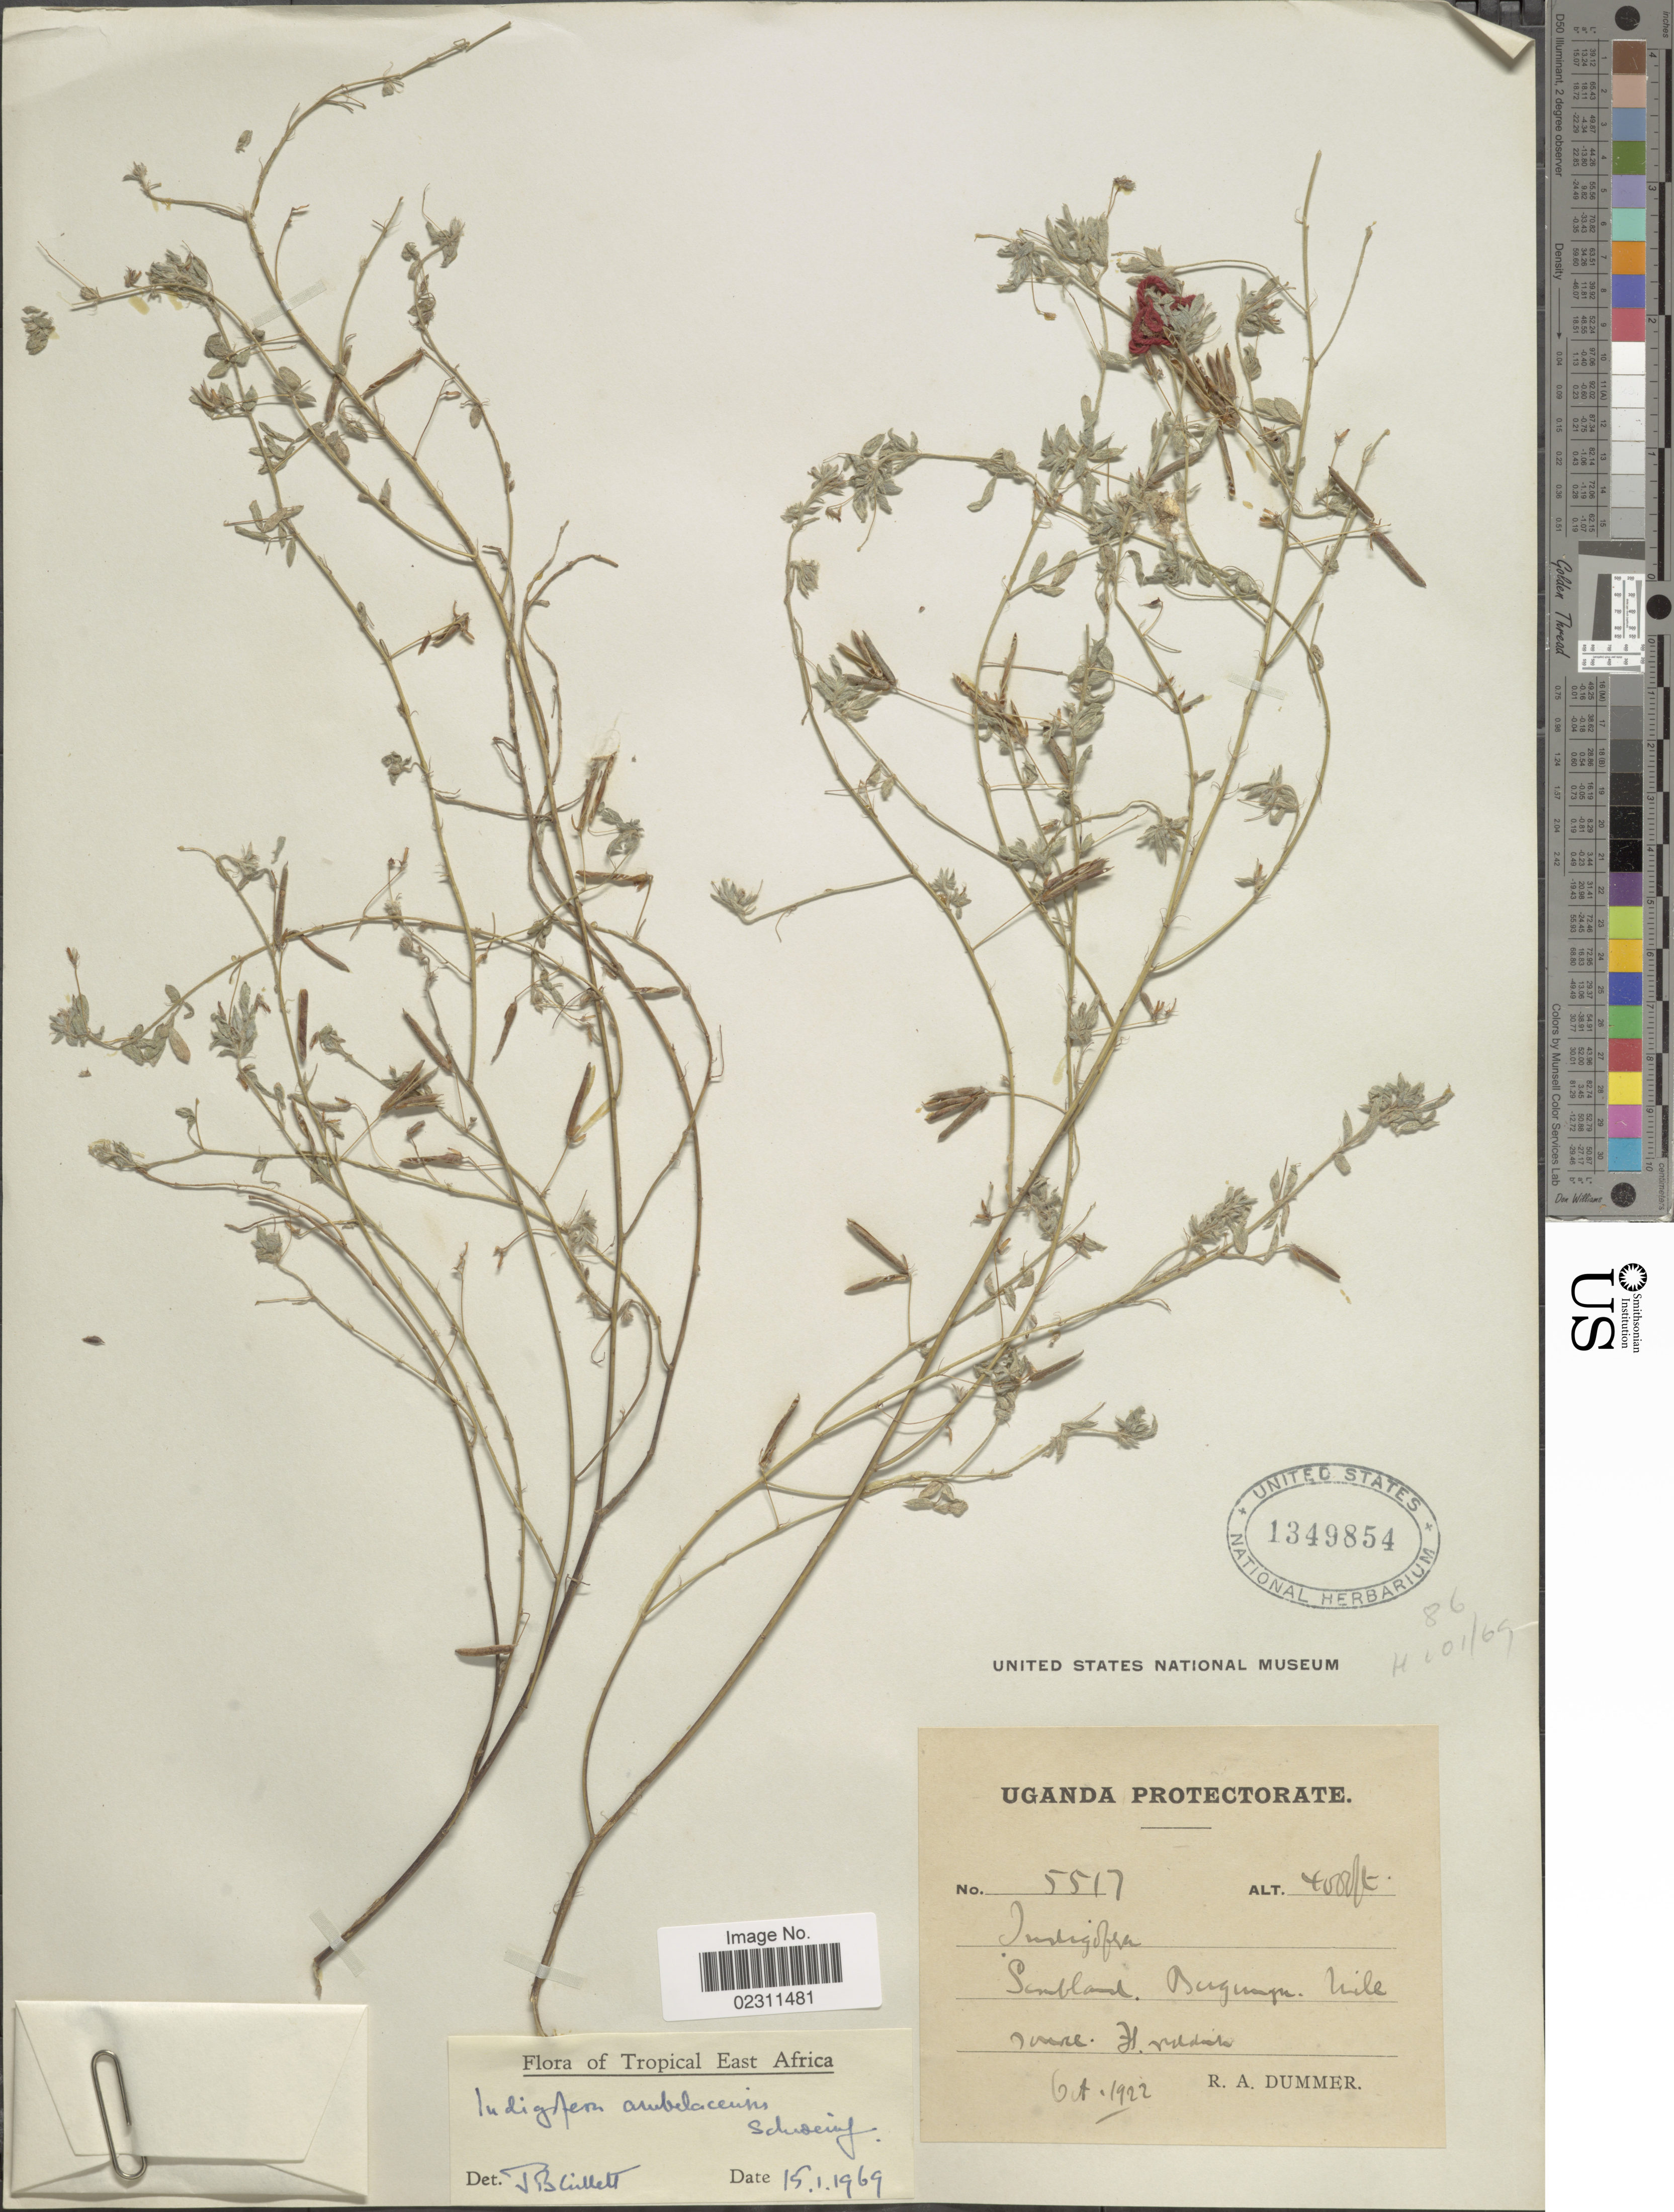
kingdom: Plantae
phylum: Tracheophyta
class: Magnoliopsida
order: Fabales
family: Fabaceae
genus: Indigofera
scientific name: Indigofera ambelacensis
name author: Schweinf.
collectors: R. Dümmer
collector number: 5517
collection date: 1922-10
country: Uganda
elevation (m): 1219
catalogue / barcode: US 1349854